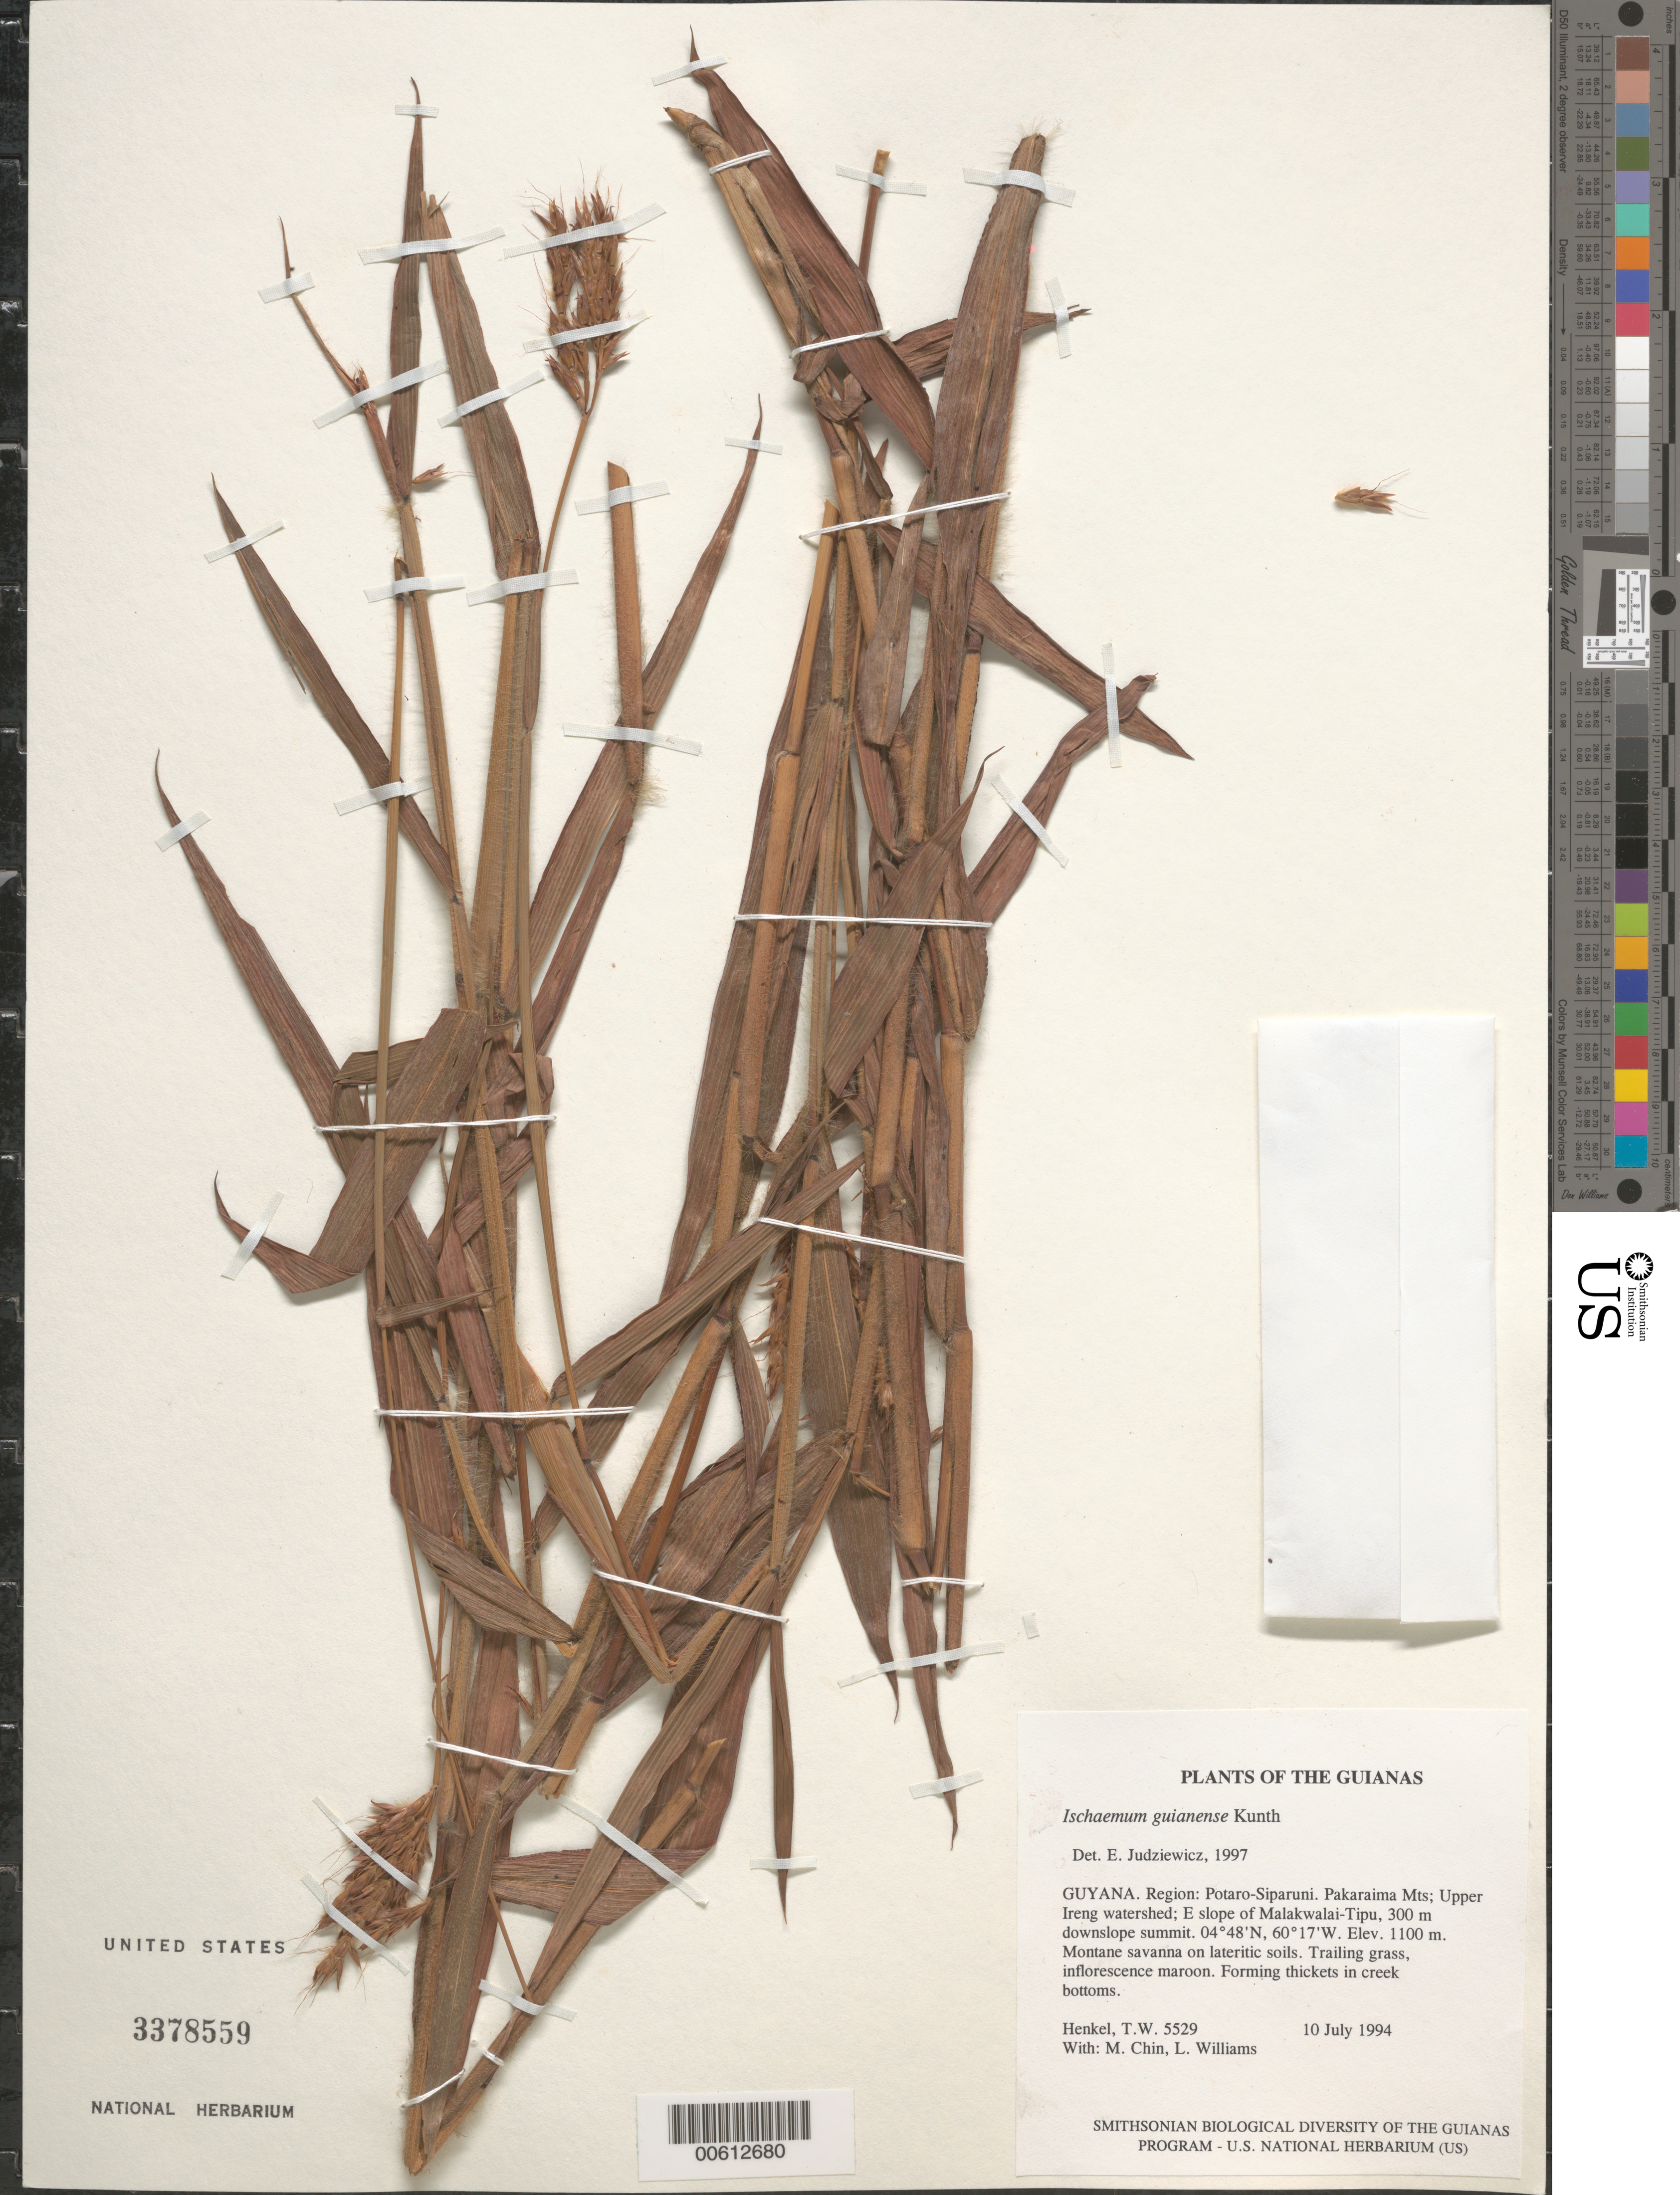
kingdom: Plantae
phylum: Tracheophyta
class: Liliopsida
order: Poales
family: Poaceae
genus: Ischaemum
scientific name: Ischaemum guianense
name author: Kunth ex Hack.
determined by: Judziewicz, E. J.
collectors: T. Henkel, M. Chin & L. Williams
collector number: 5529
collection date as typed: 10 July 1994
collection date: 1994-07-10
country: Guyana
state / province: Potaro-Siparuni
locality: Pakaraima Mts; Upper Ireng watershed; E slope of Malakwalai-Tipu, 300 m downslope summit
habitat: Montane savanna on lateritic soils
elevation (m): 1100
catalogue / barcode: US 3378559